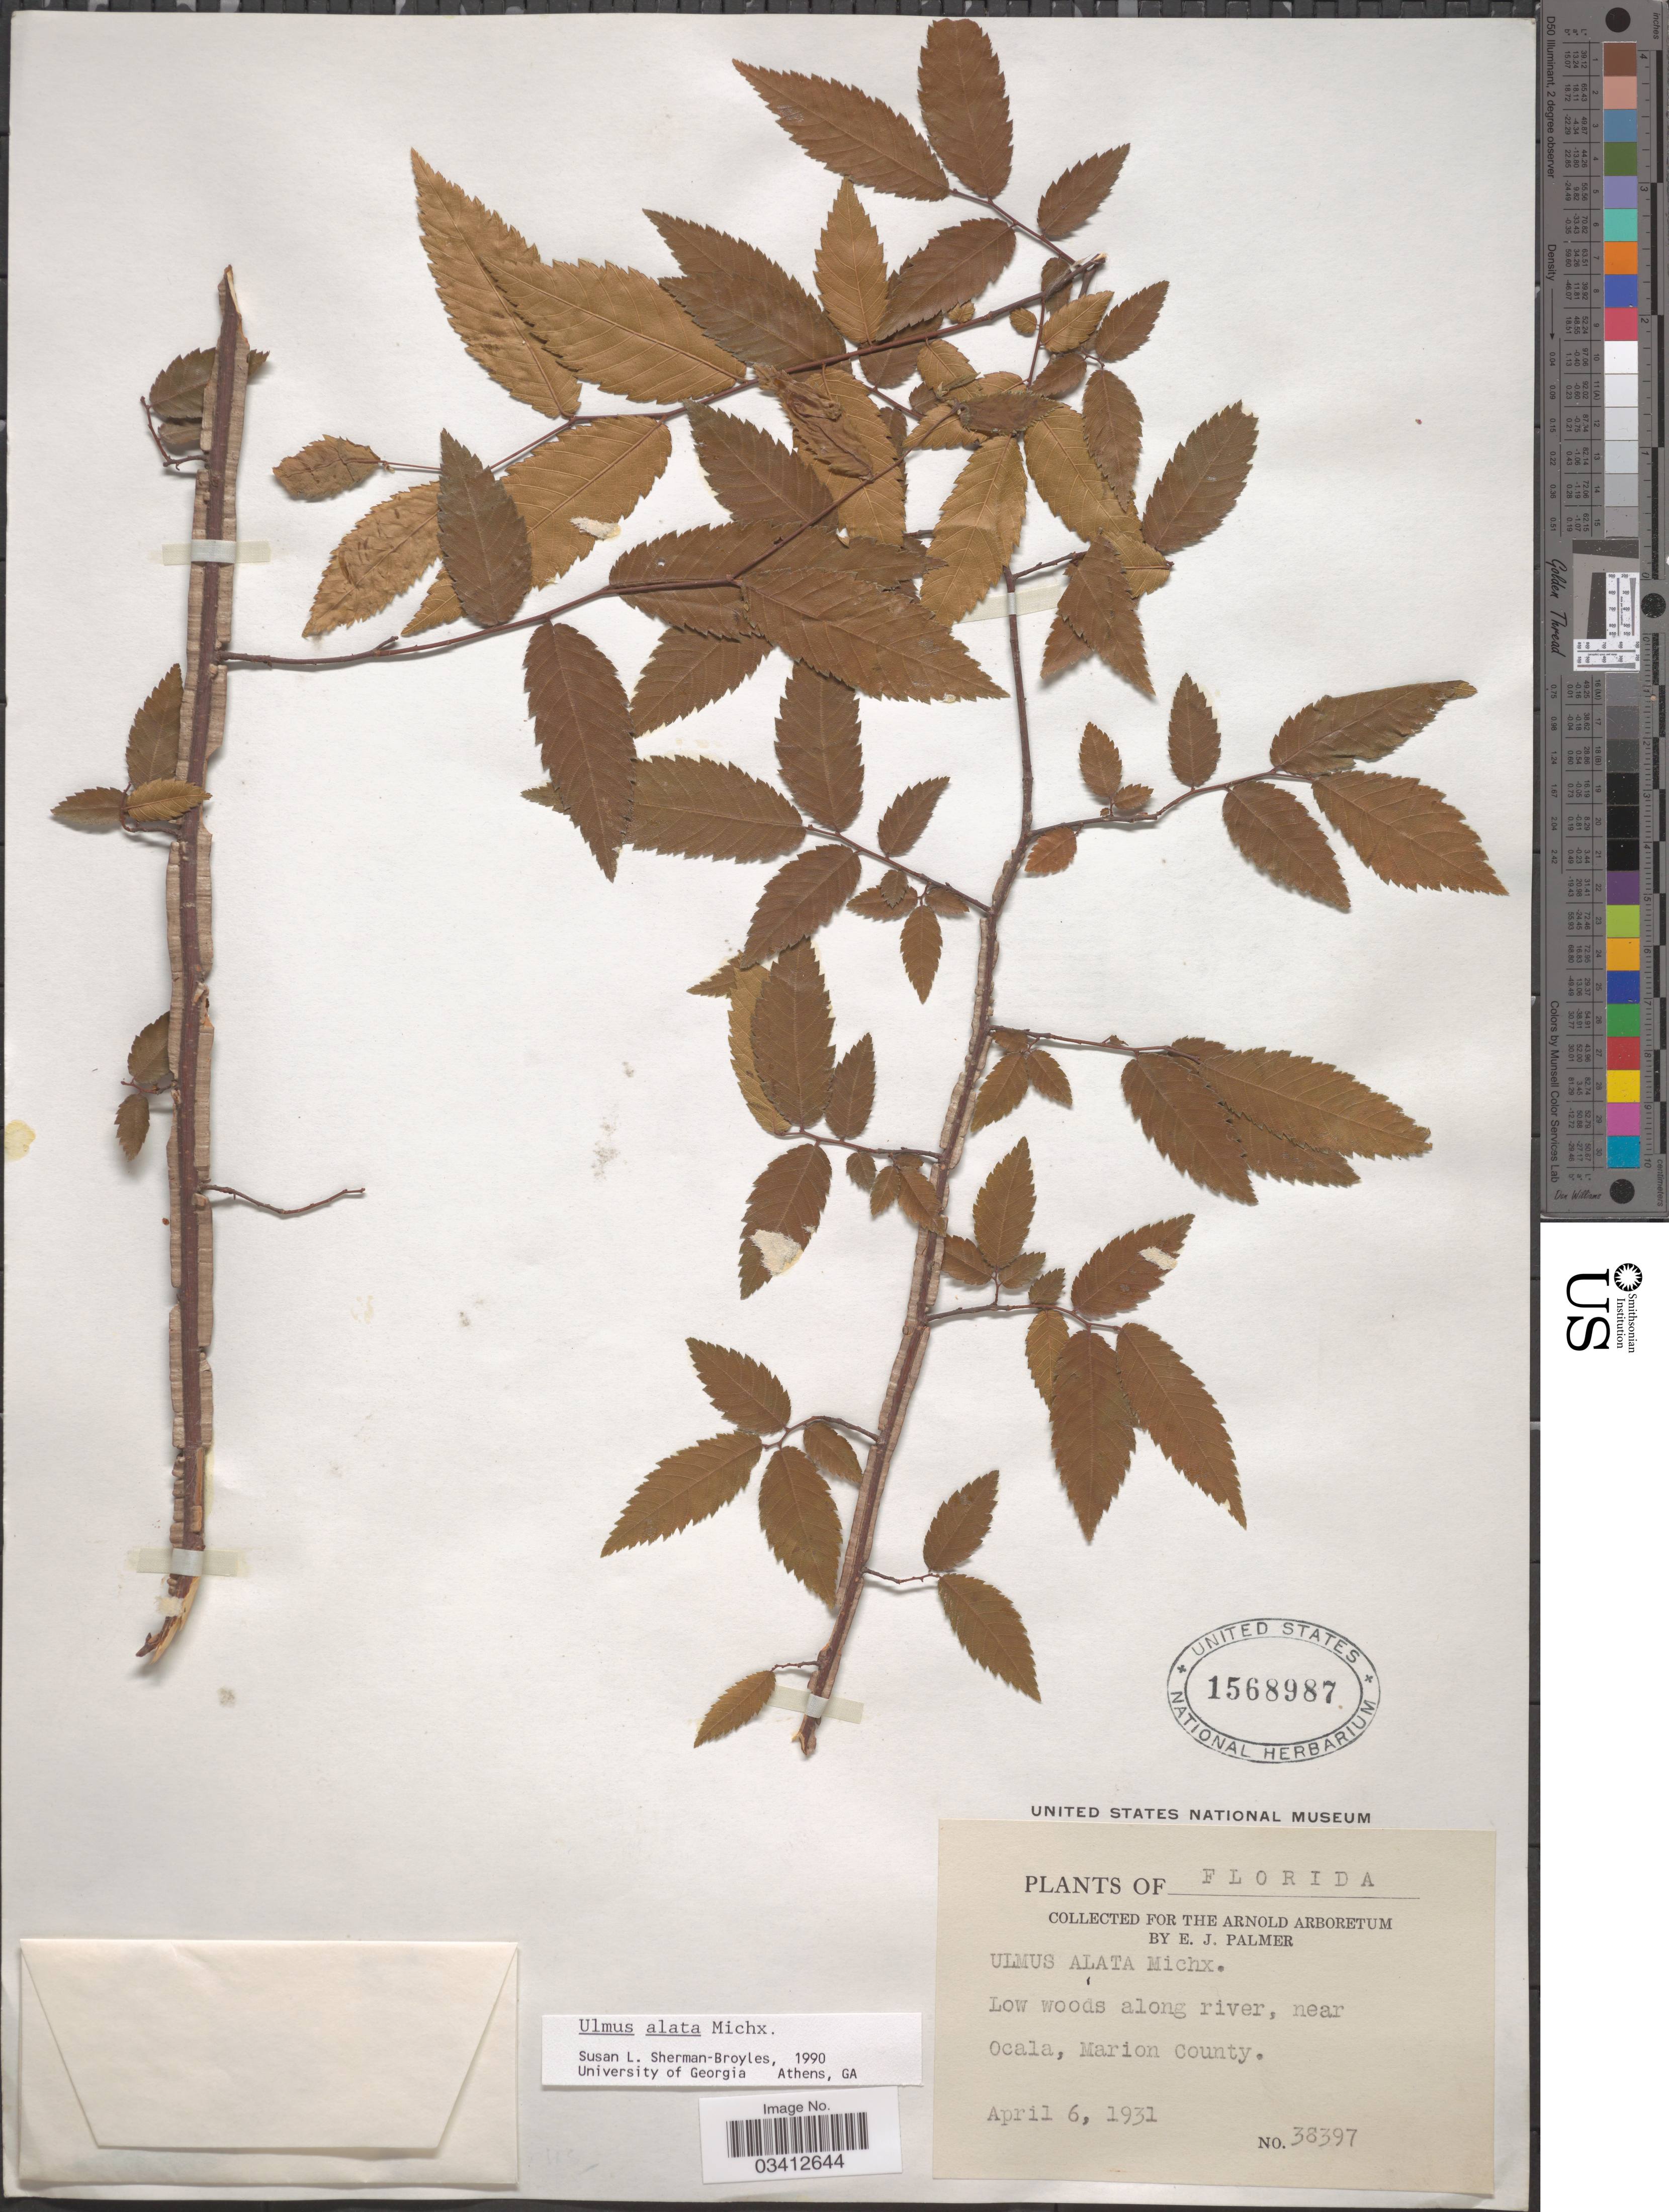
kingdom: Plantae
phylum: Tracheophyta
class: Magnoliopsida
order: Rosales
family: Ulmaceae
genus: Ulmus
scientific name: Ulmus alata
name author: Michx.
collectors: E. J. Palmer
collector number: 38397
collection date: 1931-04-06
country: United States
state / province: Florida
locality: Low woods along river, near Ocala, Marion County.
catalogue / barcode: US 1568987